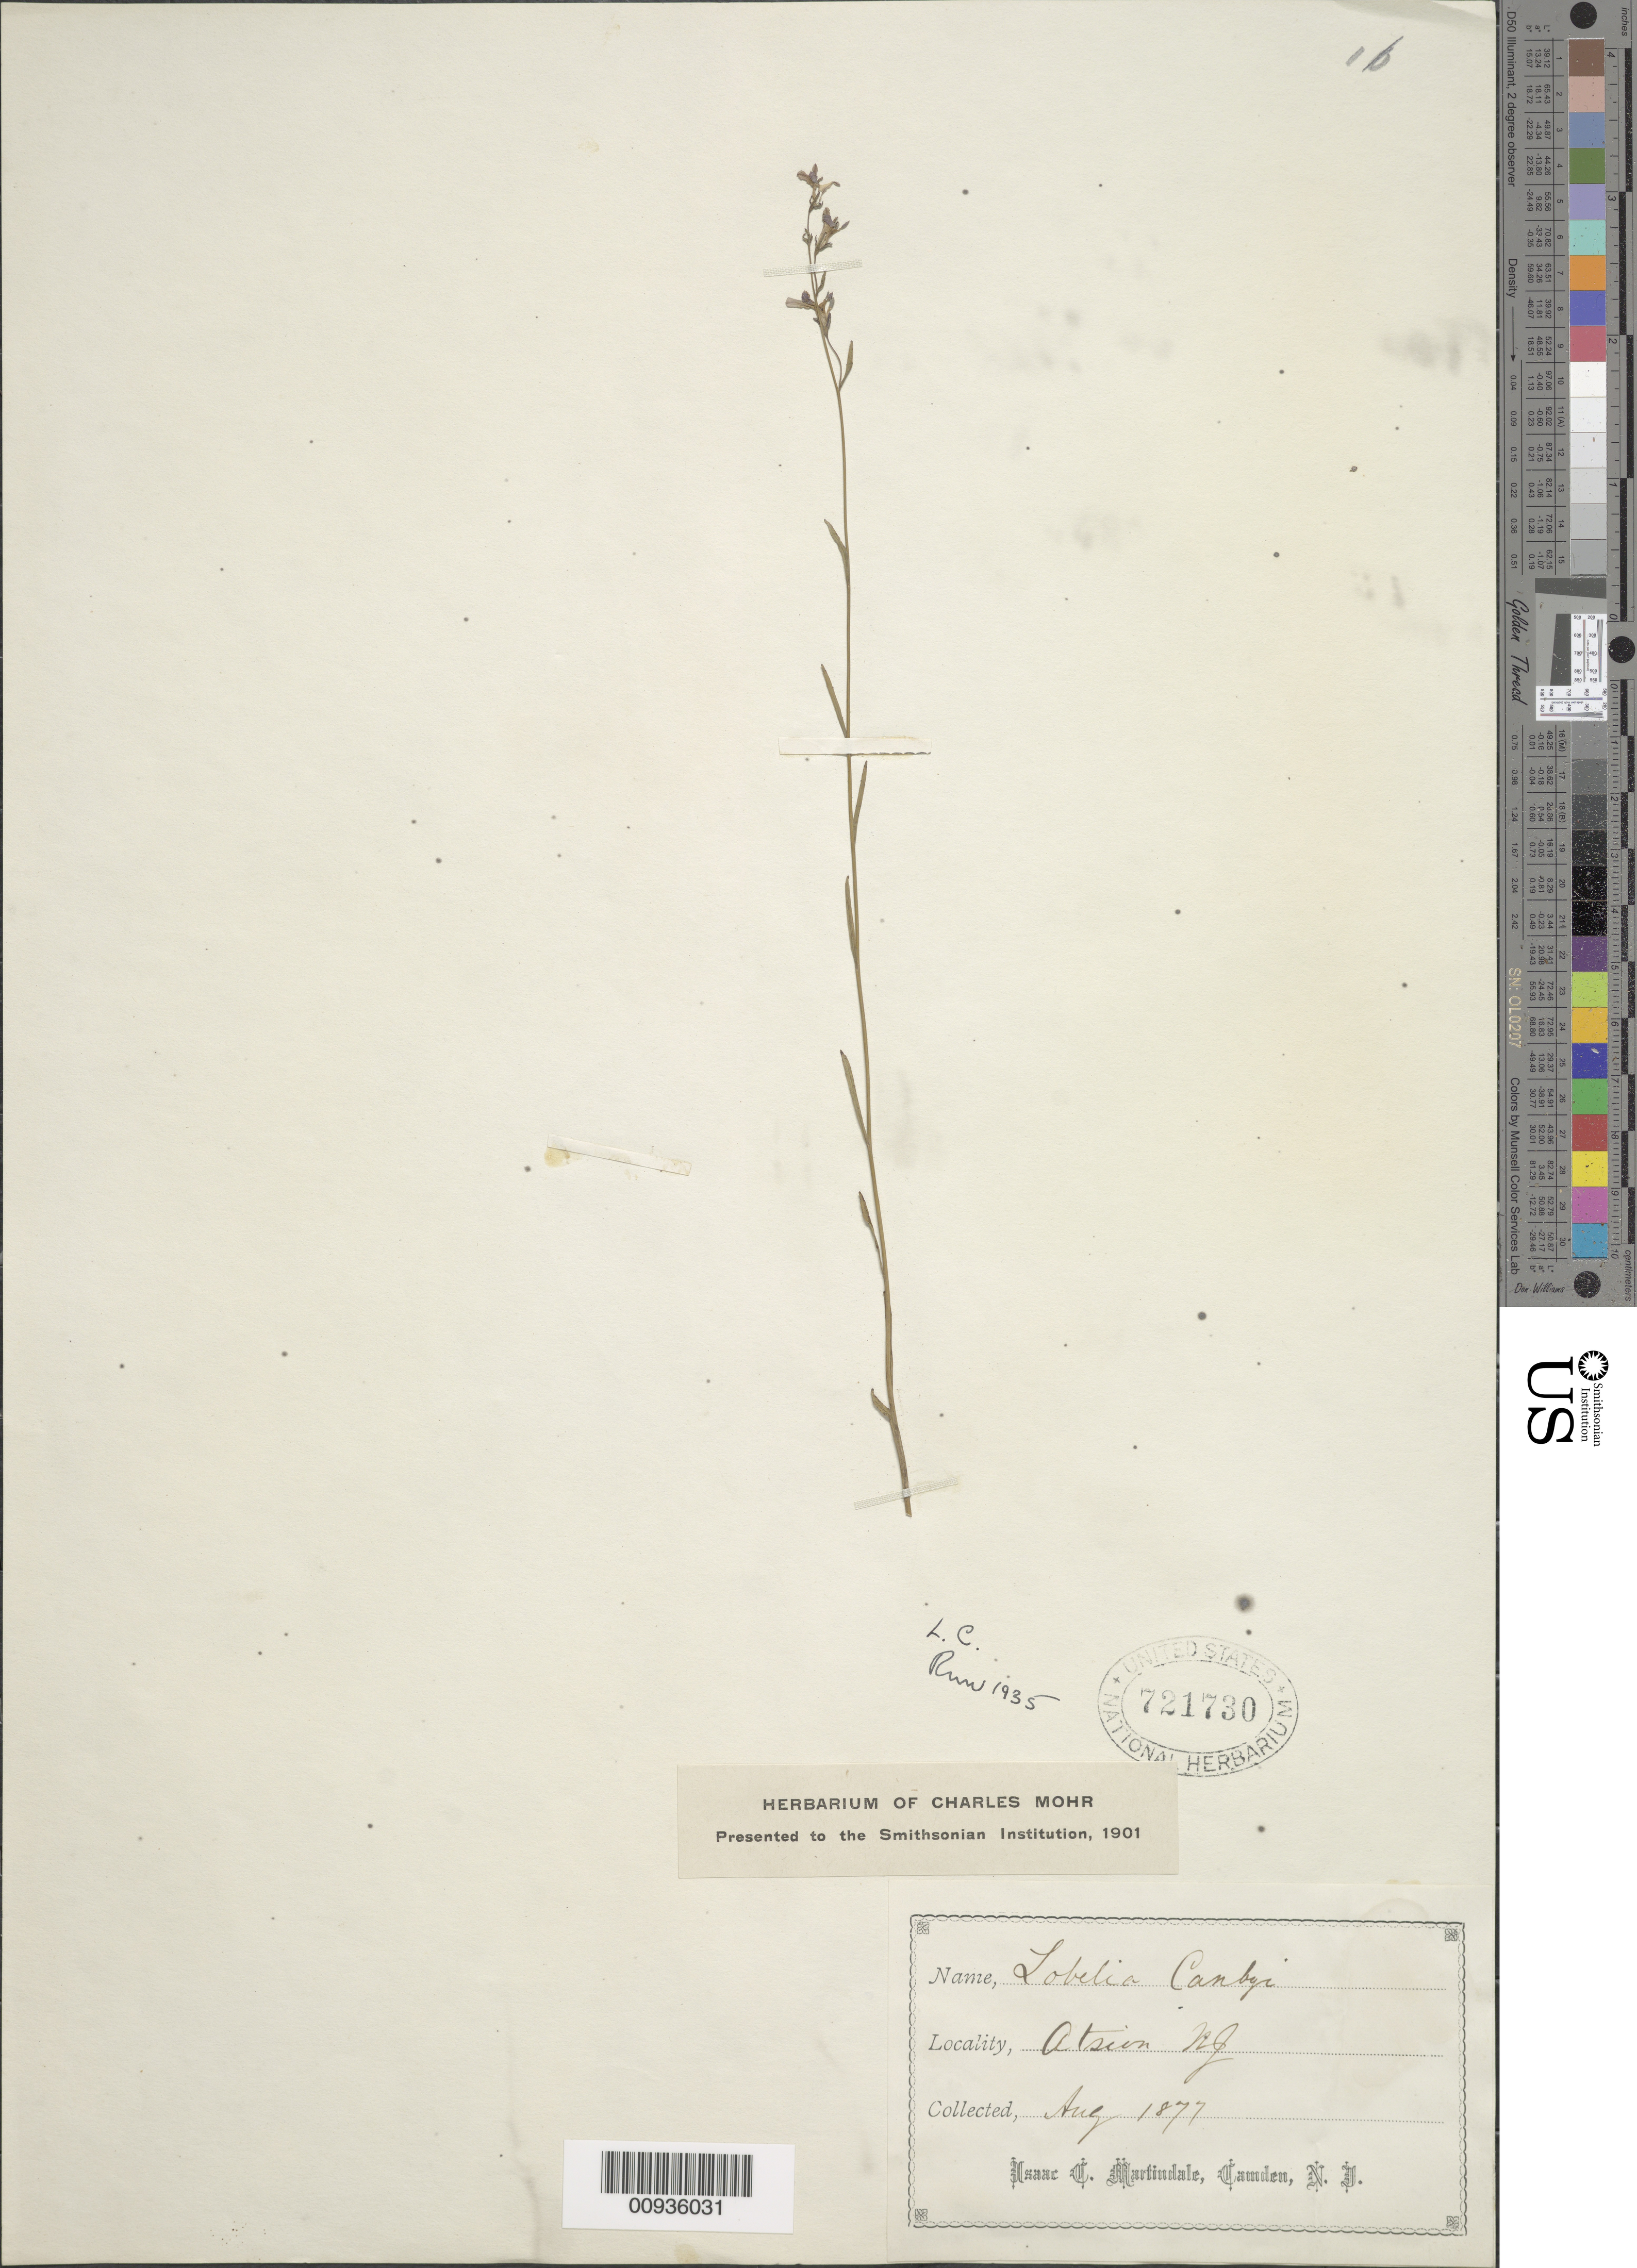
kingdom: Plantae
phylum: Tracheophyta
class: Magnoliopsida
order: Asterales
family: Campanulaceae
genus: Lobelia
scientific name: Lobelia canbyi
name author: A. Gray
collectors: I. C. Martindale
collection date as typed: Aug 1877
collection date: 1877-08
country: United States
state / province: New Jersey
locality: Atsion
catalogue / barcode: US 721730